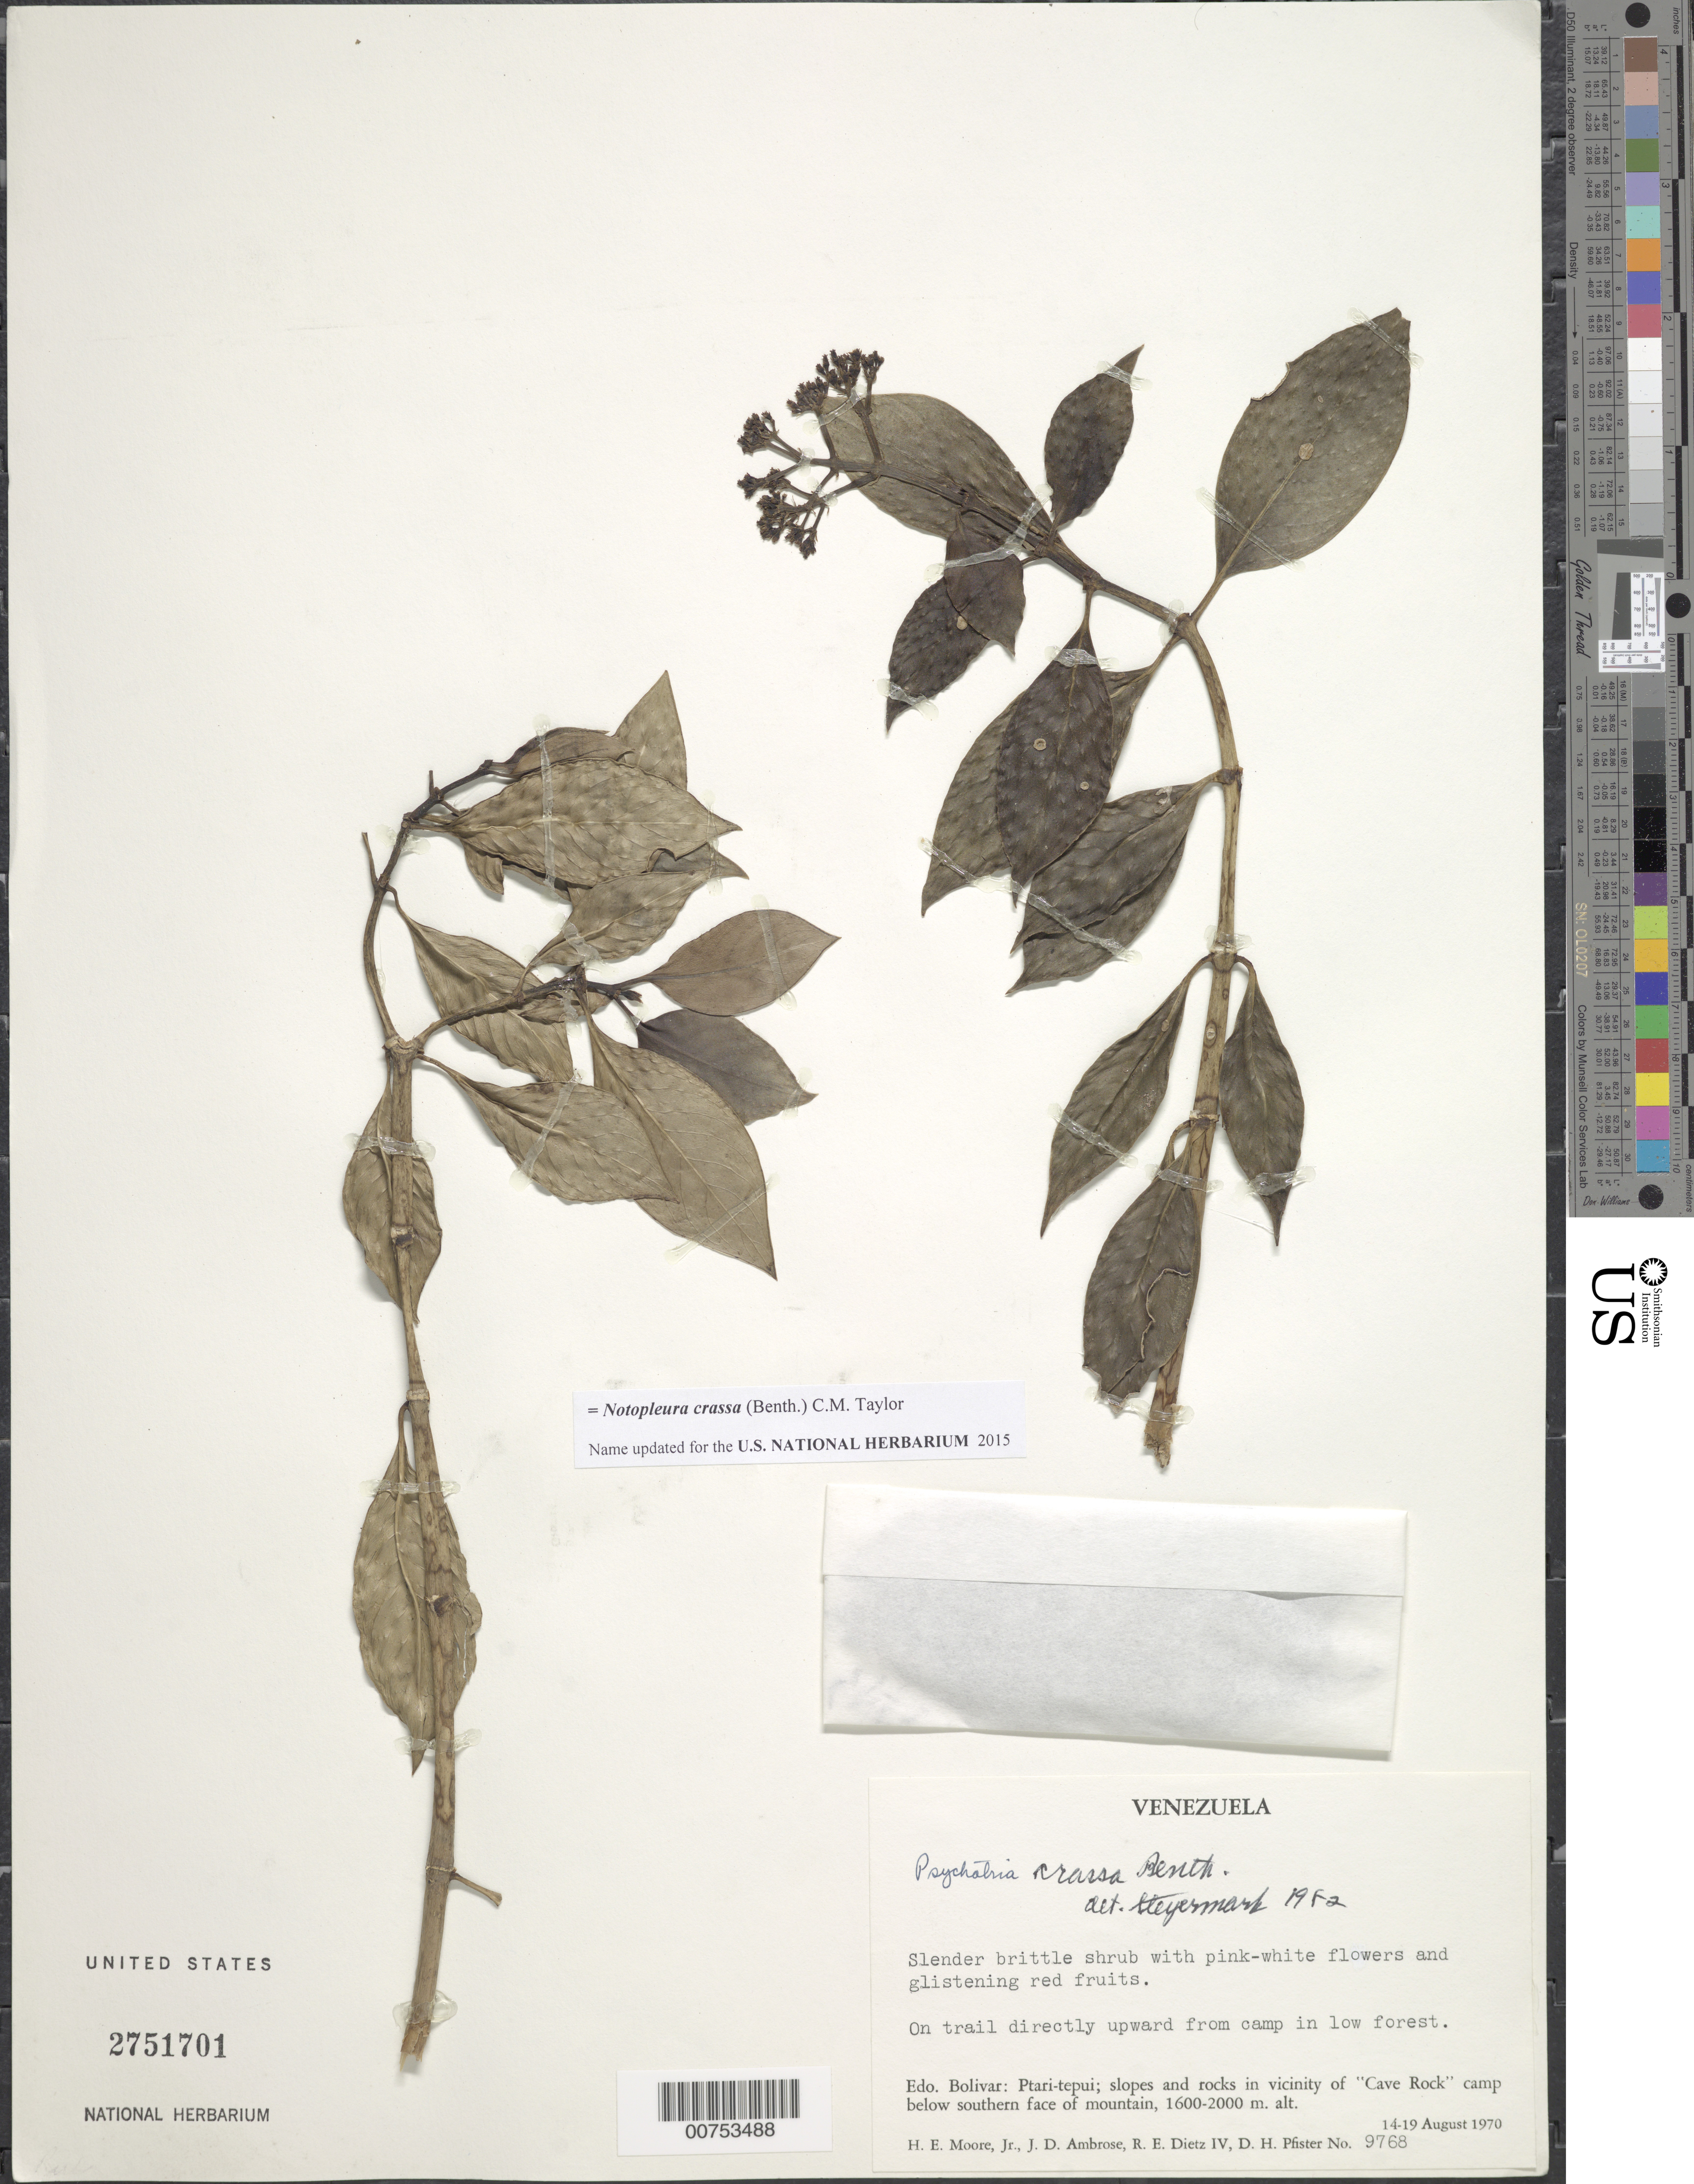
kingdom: Plantae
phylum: Tracheophyta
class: Magnoliopsida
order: Gentianales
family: Rubiaceae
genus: Psychotria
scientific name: Psychotria crassa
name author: Benth.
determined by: Steyermark, Julian A., (VEN)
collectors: H. E. Moore, J. D. Ambrose, R. Dietz & D. H. Pfister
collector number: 9768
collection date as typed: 14-Aug-70 to 19-Aug-70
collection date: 1970-08-14/1970-08-19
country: Venezuela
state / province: Bolívar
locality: Ptari-tepuí, vicinity of "Cave Rock" camp; on trail directly upward from camp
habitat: Slopes and rocks below southern face of mountain; in low forest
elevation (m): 1600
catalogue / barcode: US 2751701